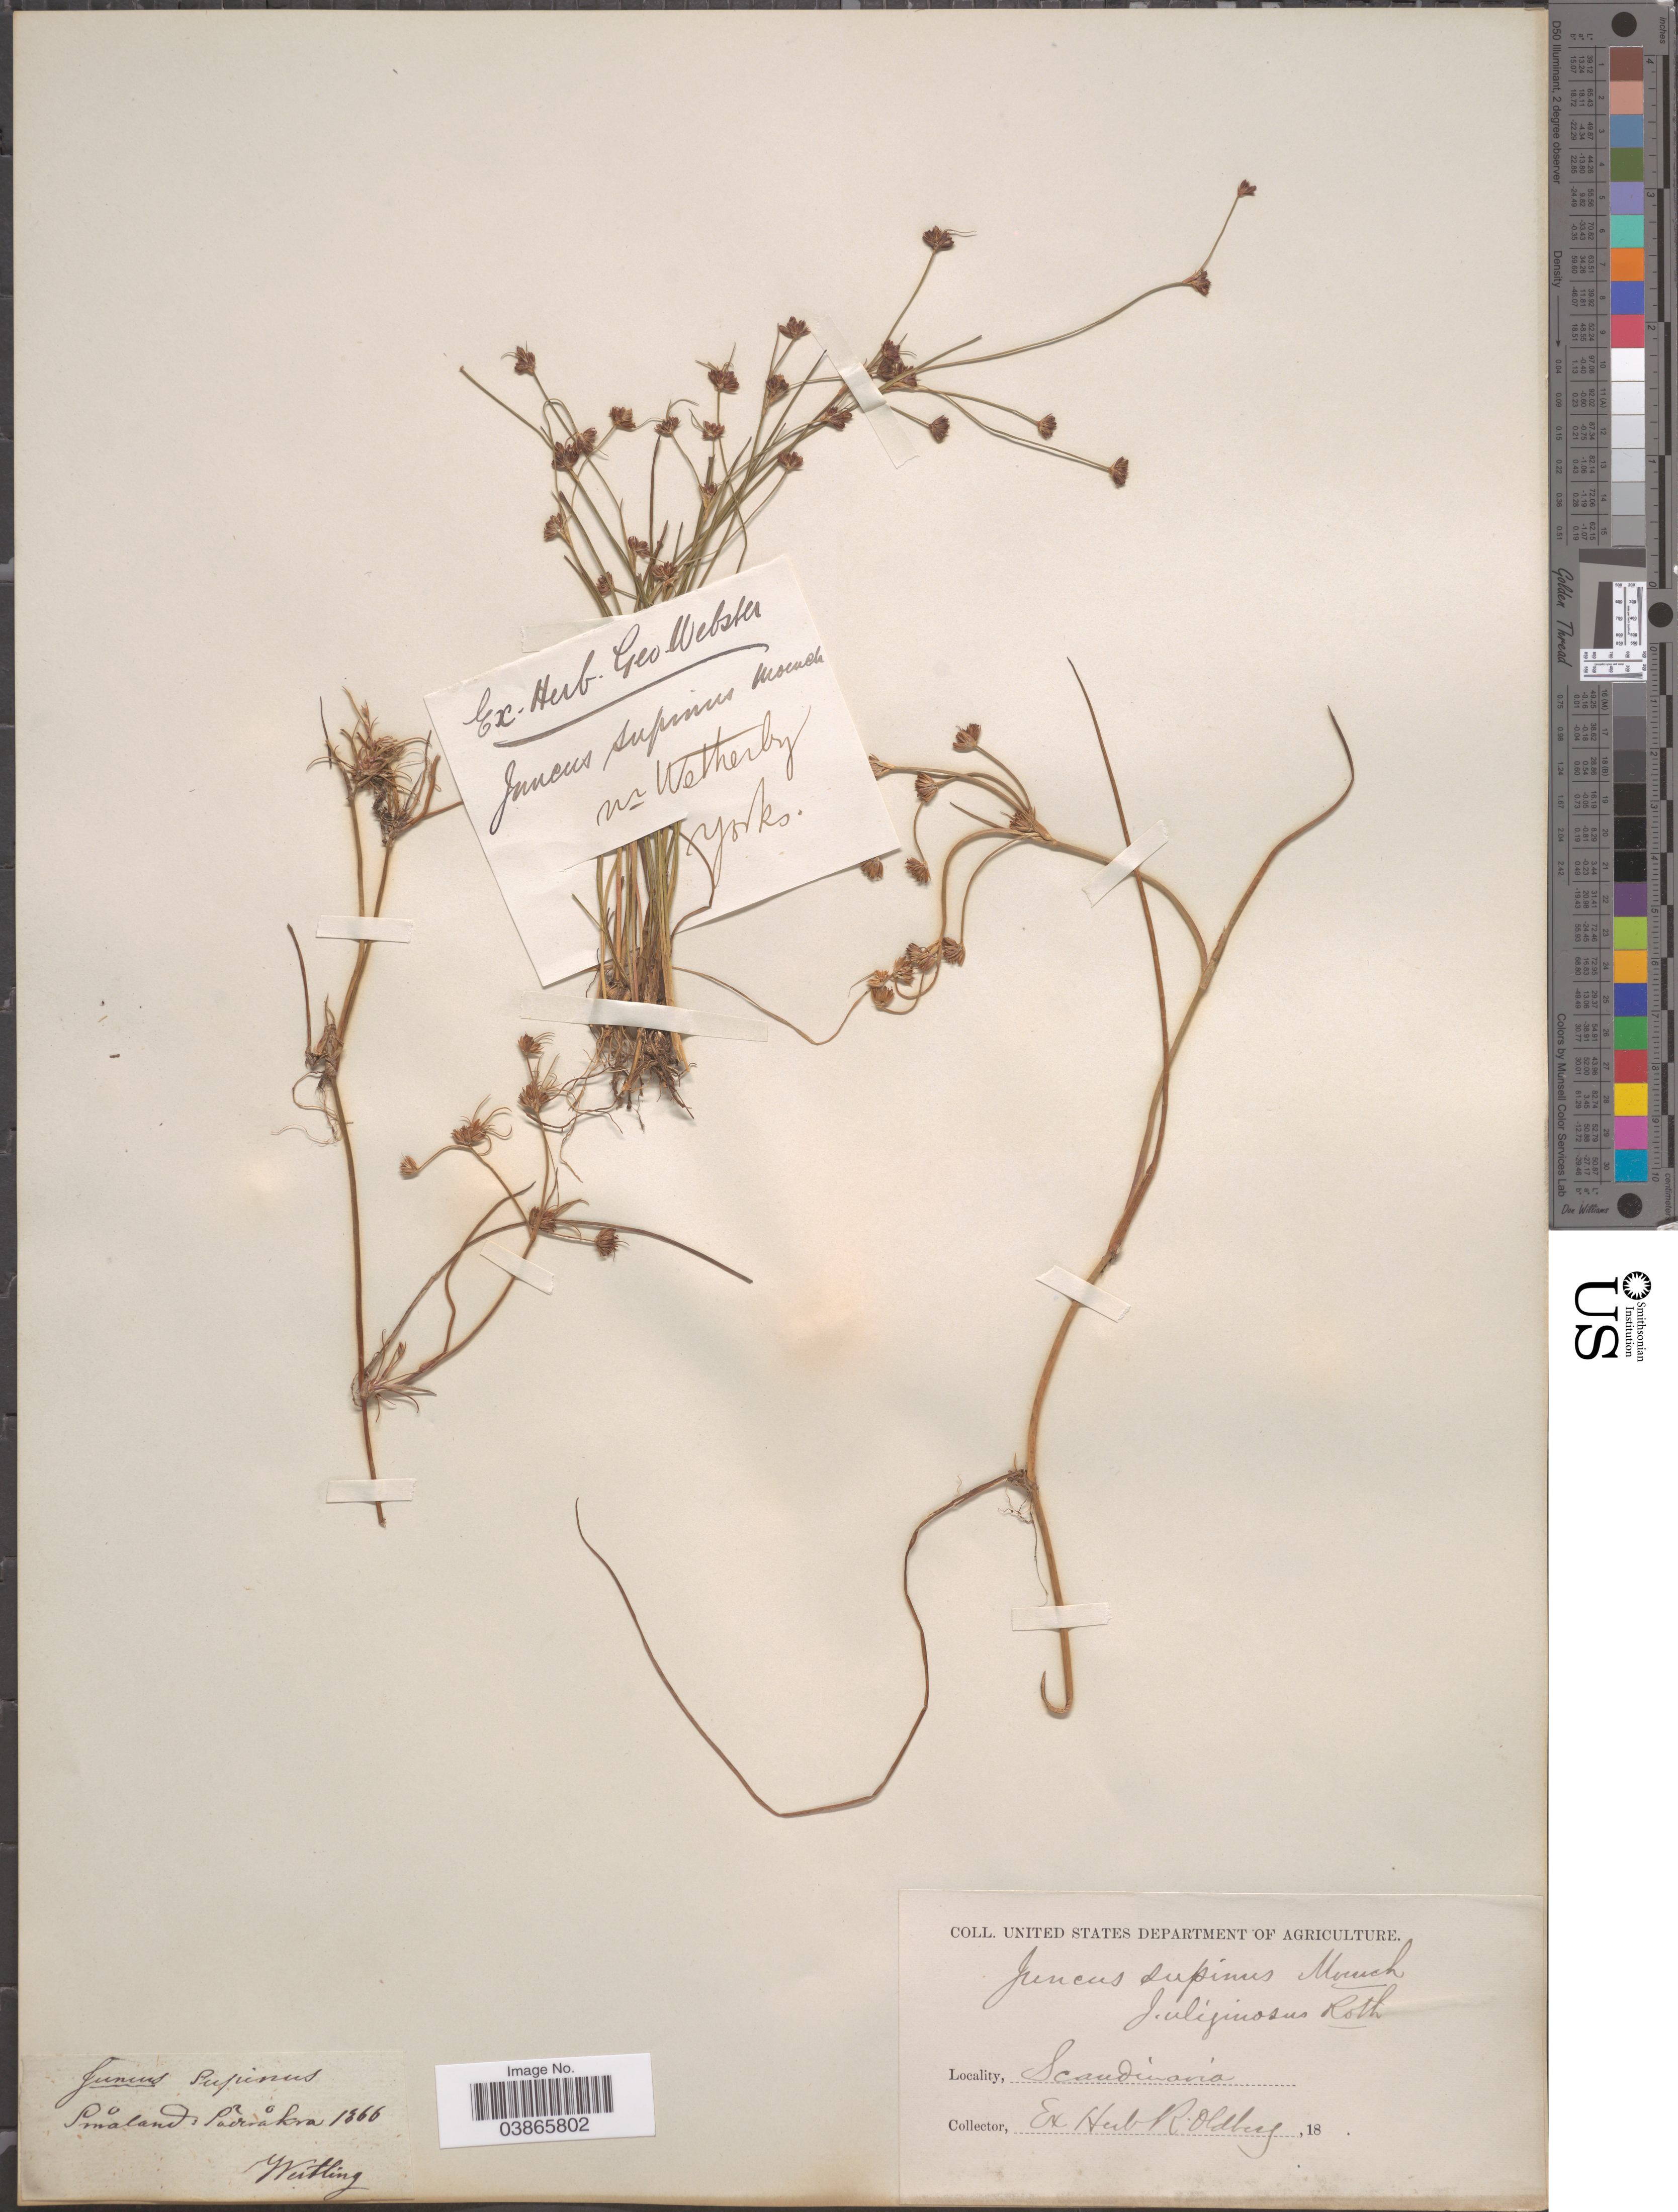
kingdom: Plantae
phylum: Tracheophyta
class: Liliopsida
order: Poales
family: Juncaceae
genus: Juncus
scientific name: Juncus supinus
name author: Moench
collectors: Watting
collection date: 1866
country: Sweden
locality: Småland: [illegible text]. Scandinavia.